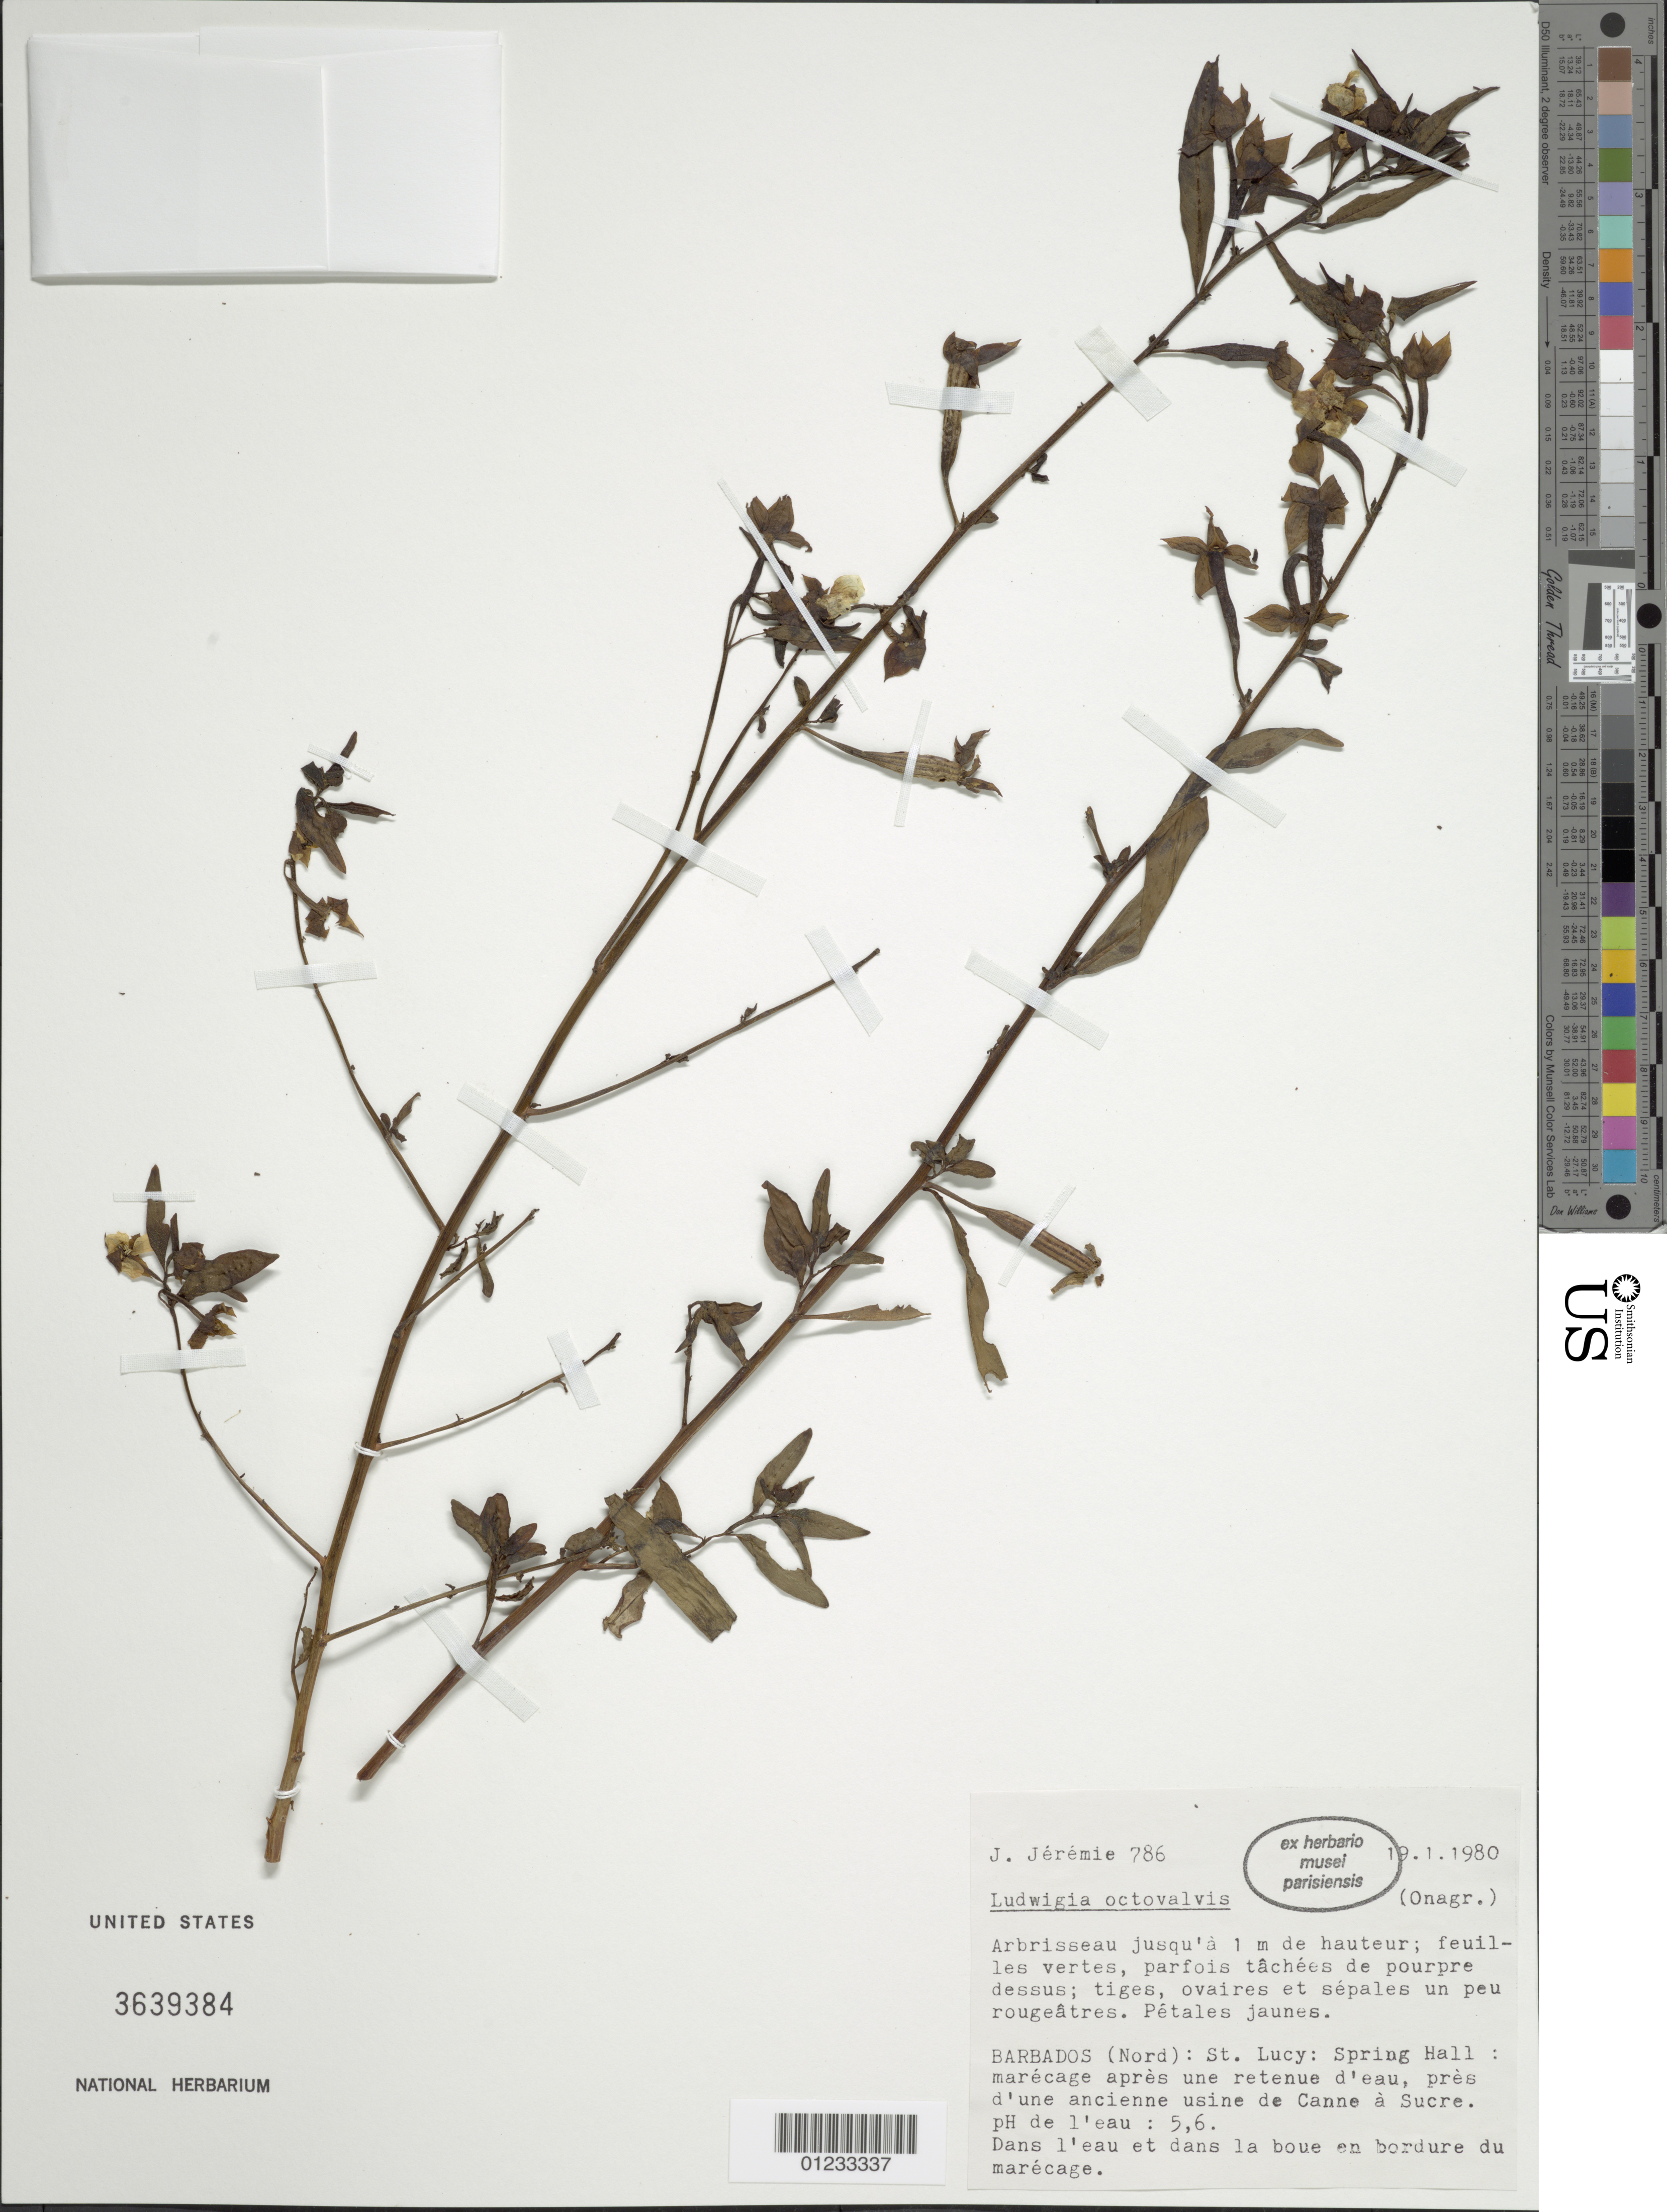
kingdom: Plantae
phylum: Tracheophyta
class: Magnoliopsida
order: Myrtales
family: Onagraceae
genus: Ludwigia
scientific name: Ludwigia octovalvis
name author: (Jacq.) P.H. Raven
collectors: J. Jérémie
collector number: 786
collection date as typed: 19.1.1980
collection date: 1980-01-19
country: Barbados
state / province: Saint Lucy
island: Barbados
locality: Spring Hall, près d'une ancienne usine de Canne à sucre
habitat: In water and mud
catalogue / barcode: US 3639384